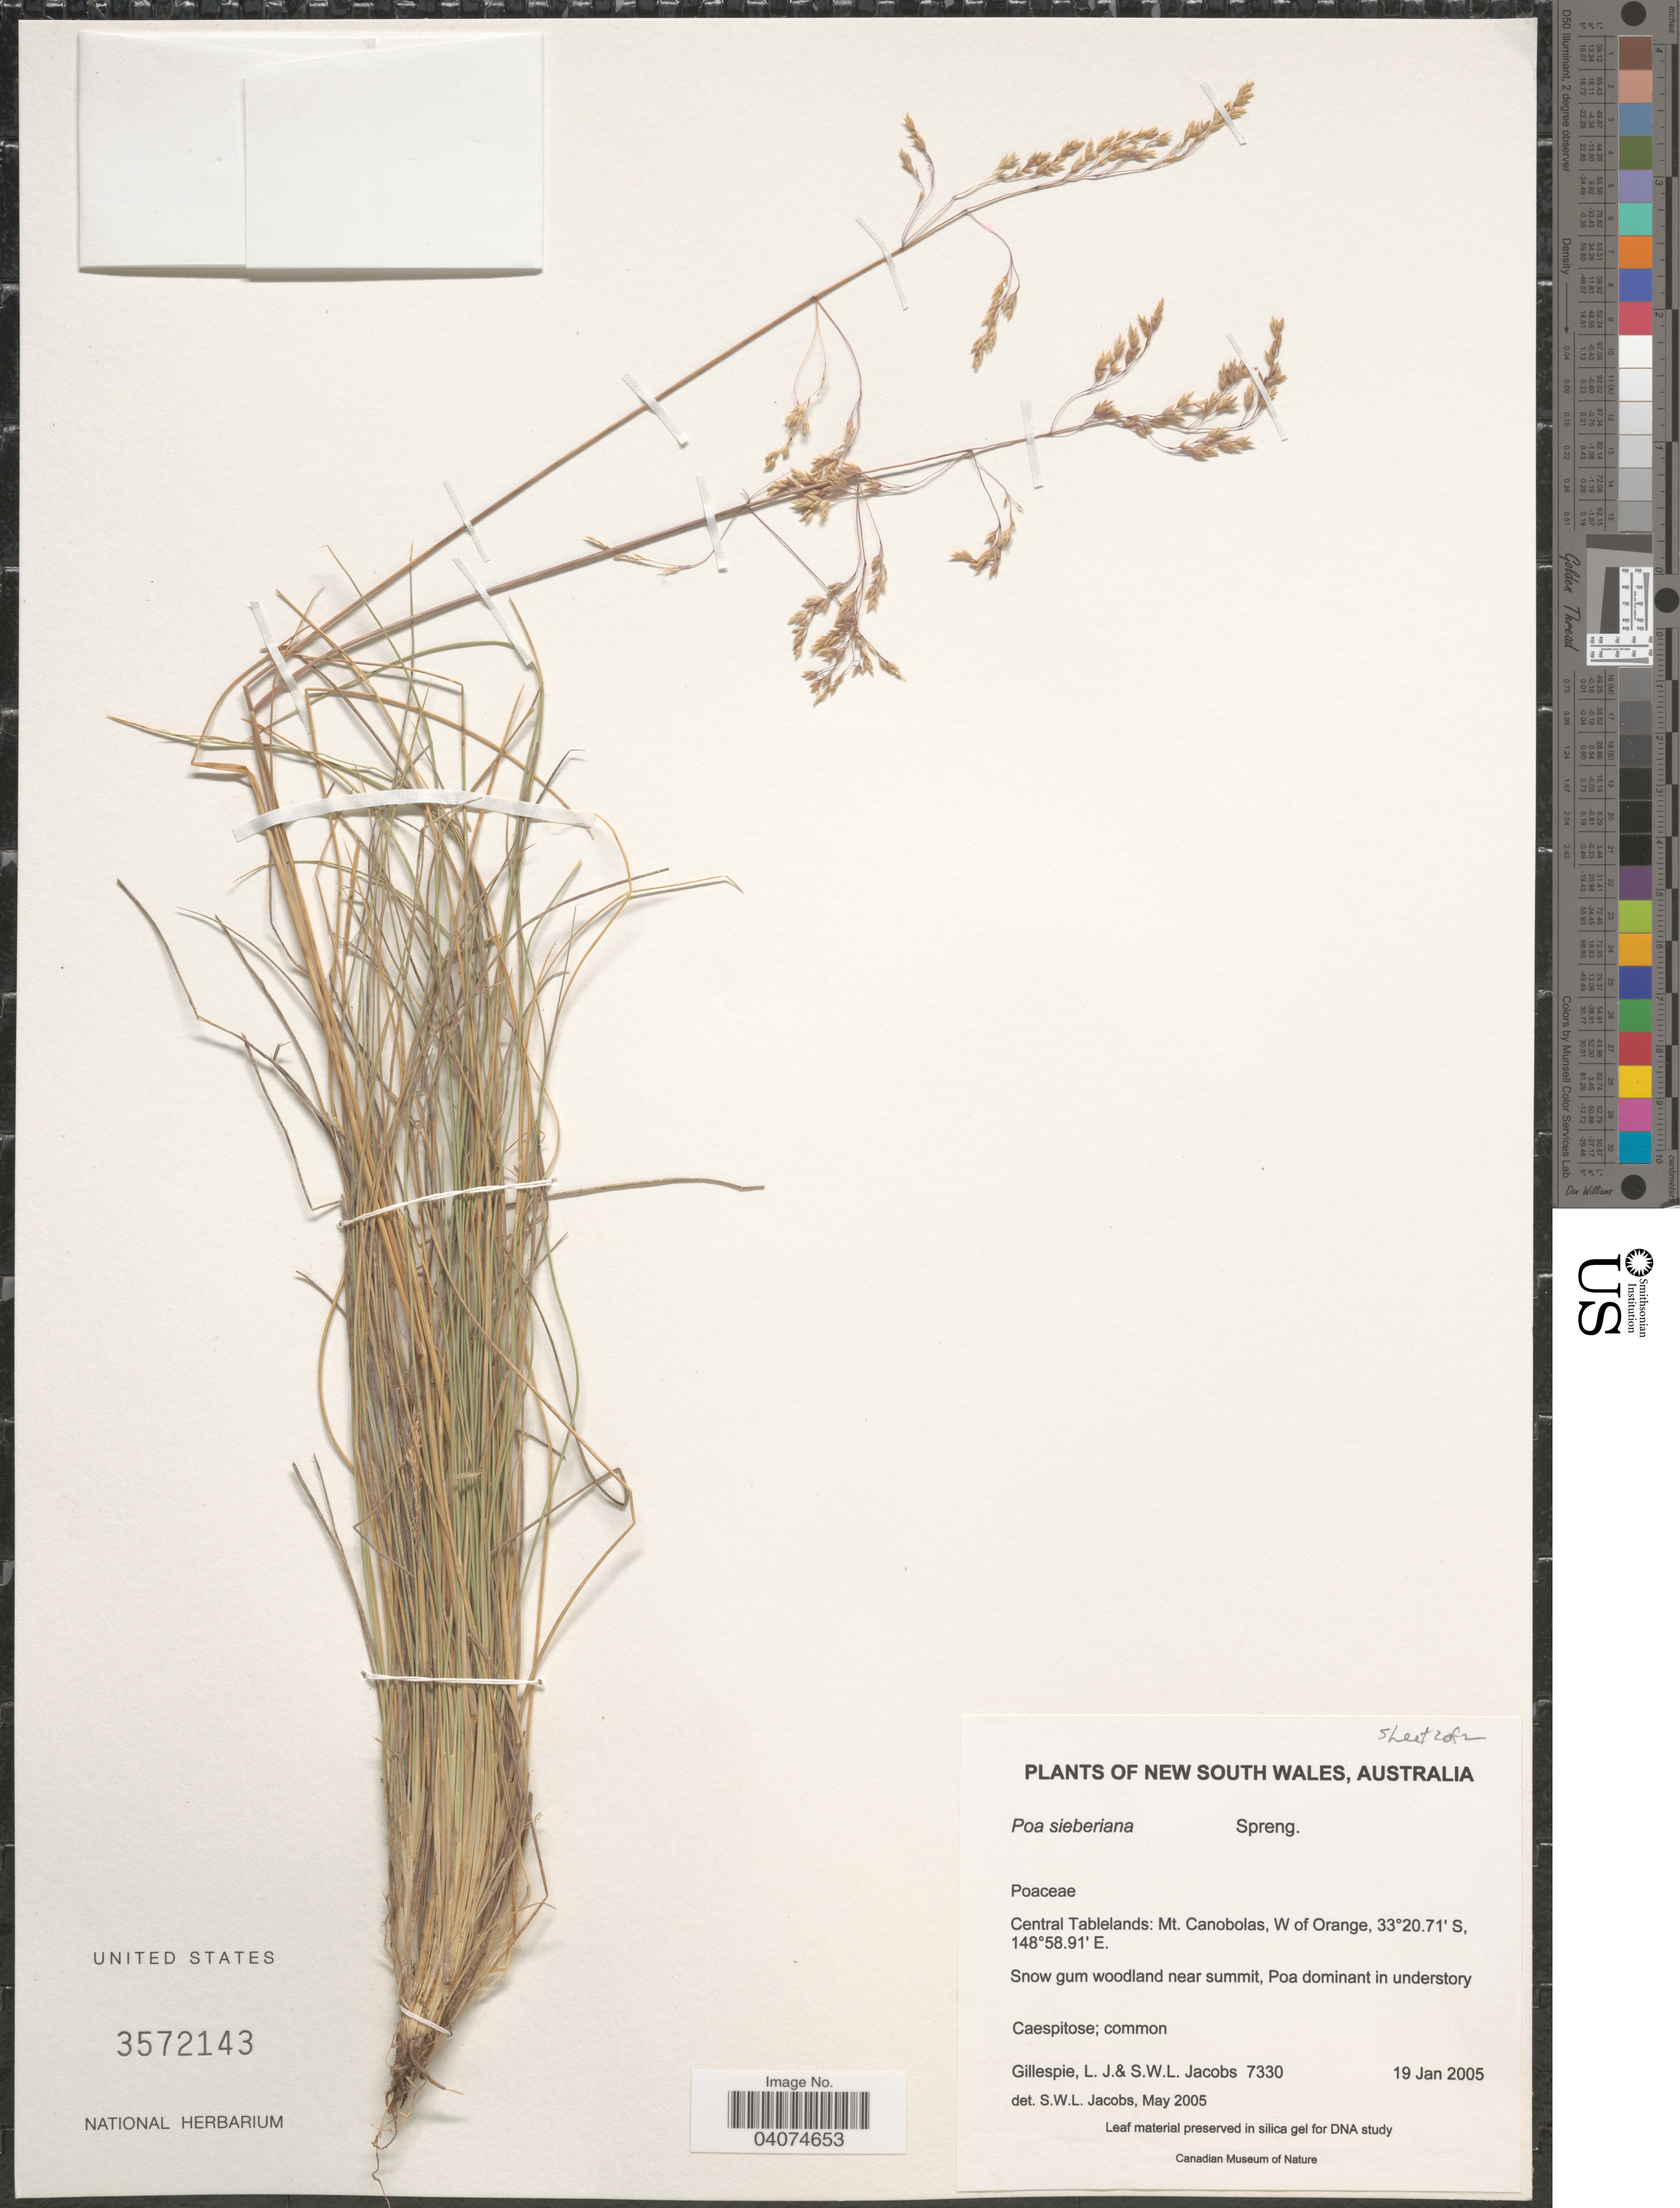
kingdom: Plantae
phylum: Tracheophyta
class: Liliopsida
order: Poales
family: Poaceae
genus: Poa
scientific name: Poa sieberiana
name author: Spreng.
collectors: L. Gillespie & S. W. L. Jacobs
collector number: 7330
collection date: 2005-01-19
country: Australia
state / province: New South Wales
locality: Central Tablelands: Mt. Canobolas, W of Orange.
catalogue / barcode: US 3572143